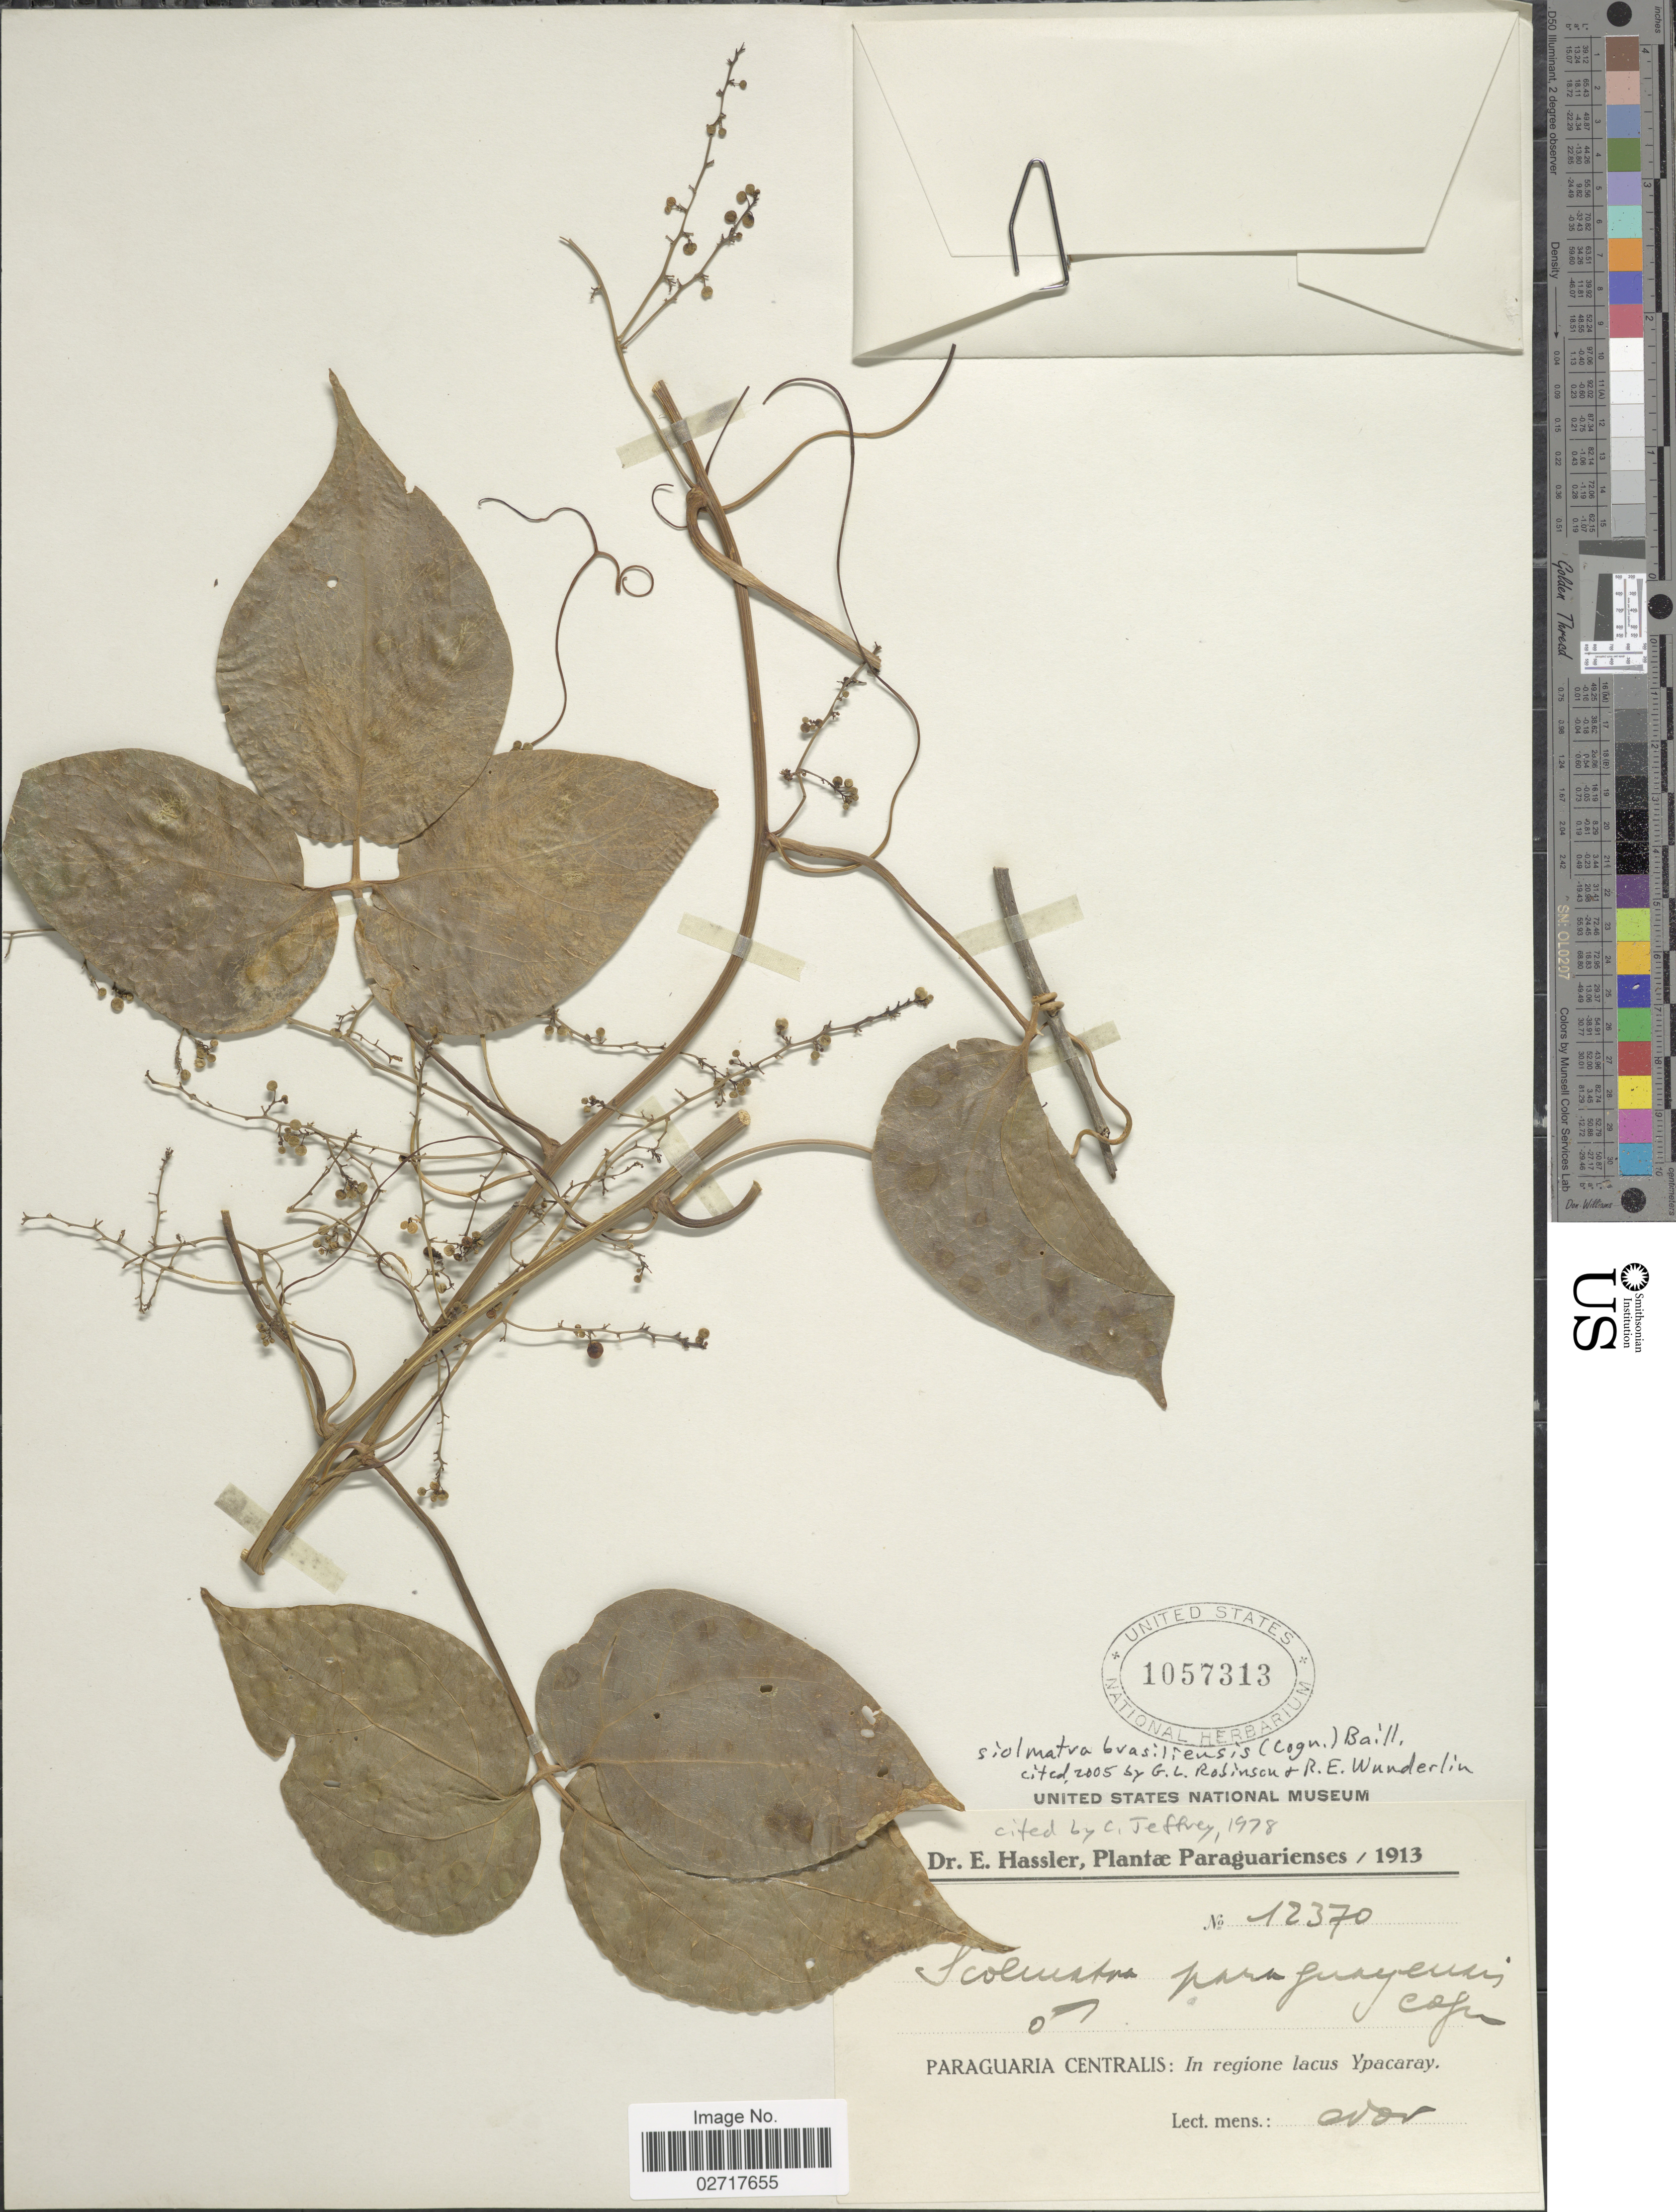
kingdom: Plantae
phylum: Tracheophyta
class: Magnoliopsida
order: Cucurbitales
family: Cucurbitaceae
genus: Siolmatra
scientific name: Siolmatra brasiliensis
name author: (Cogn.) Baill.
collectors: E. Hassler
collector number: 12370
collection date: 1913-11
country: Paraguay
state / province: Central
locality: Paraguaria Centralis: In regione lacus Ypacaray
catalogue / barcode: US 1057313